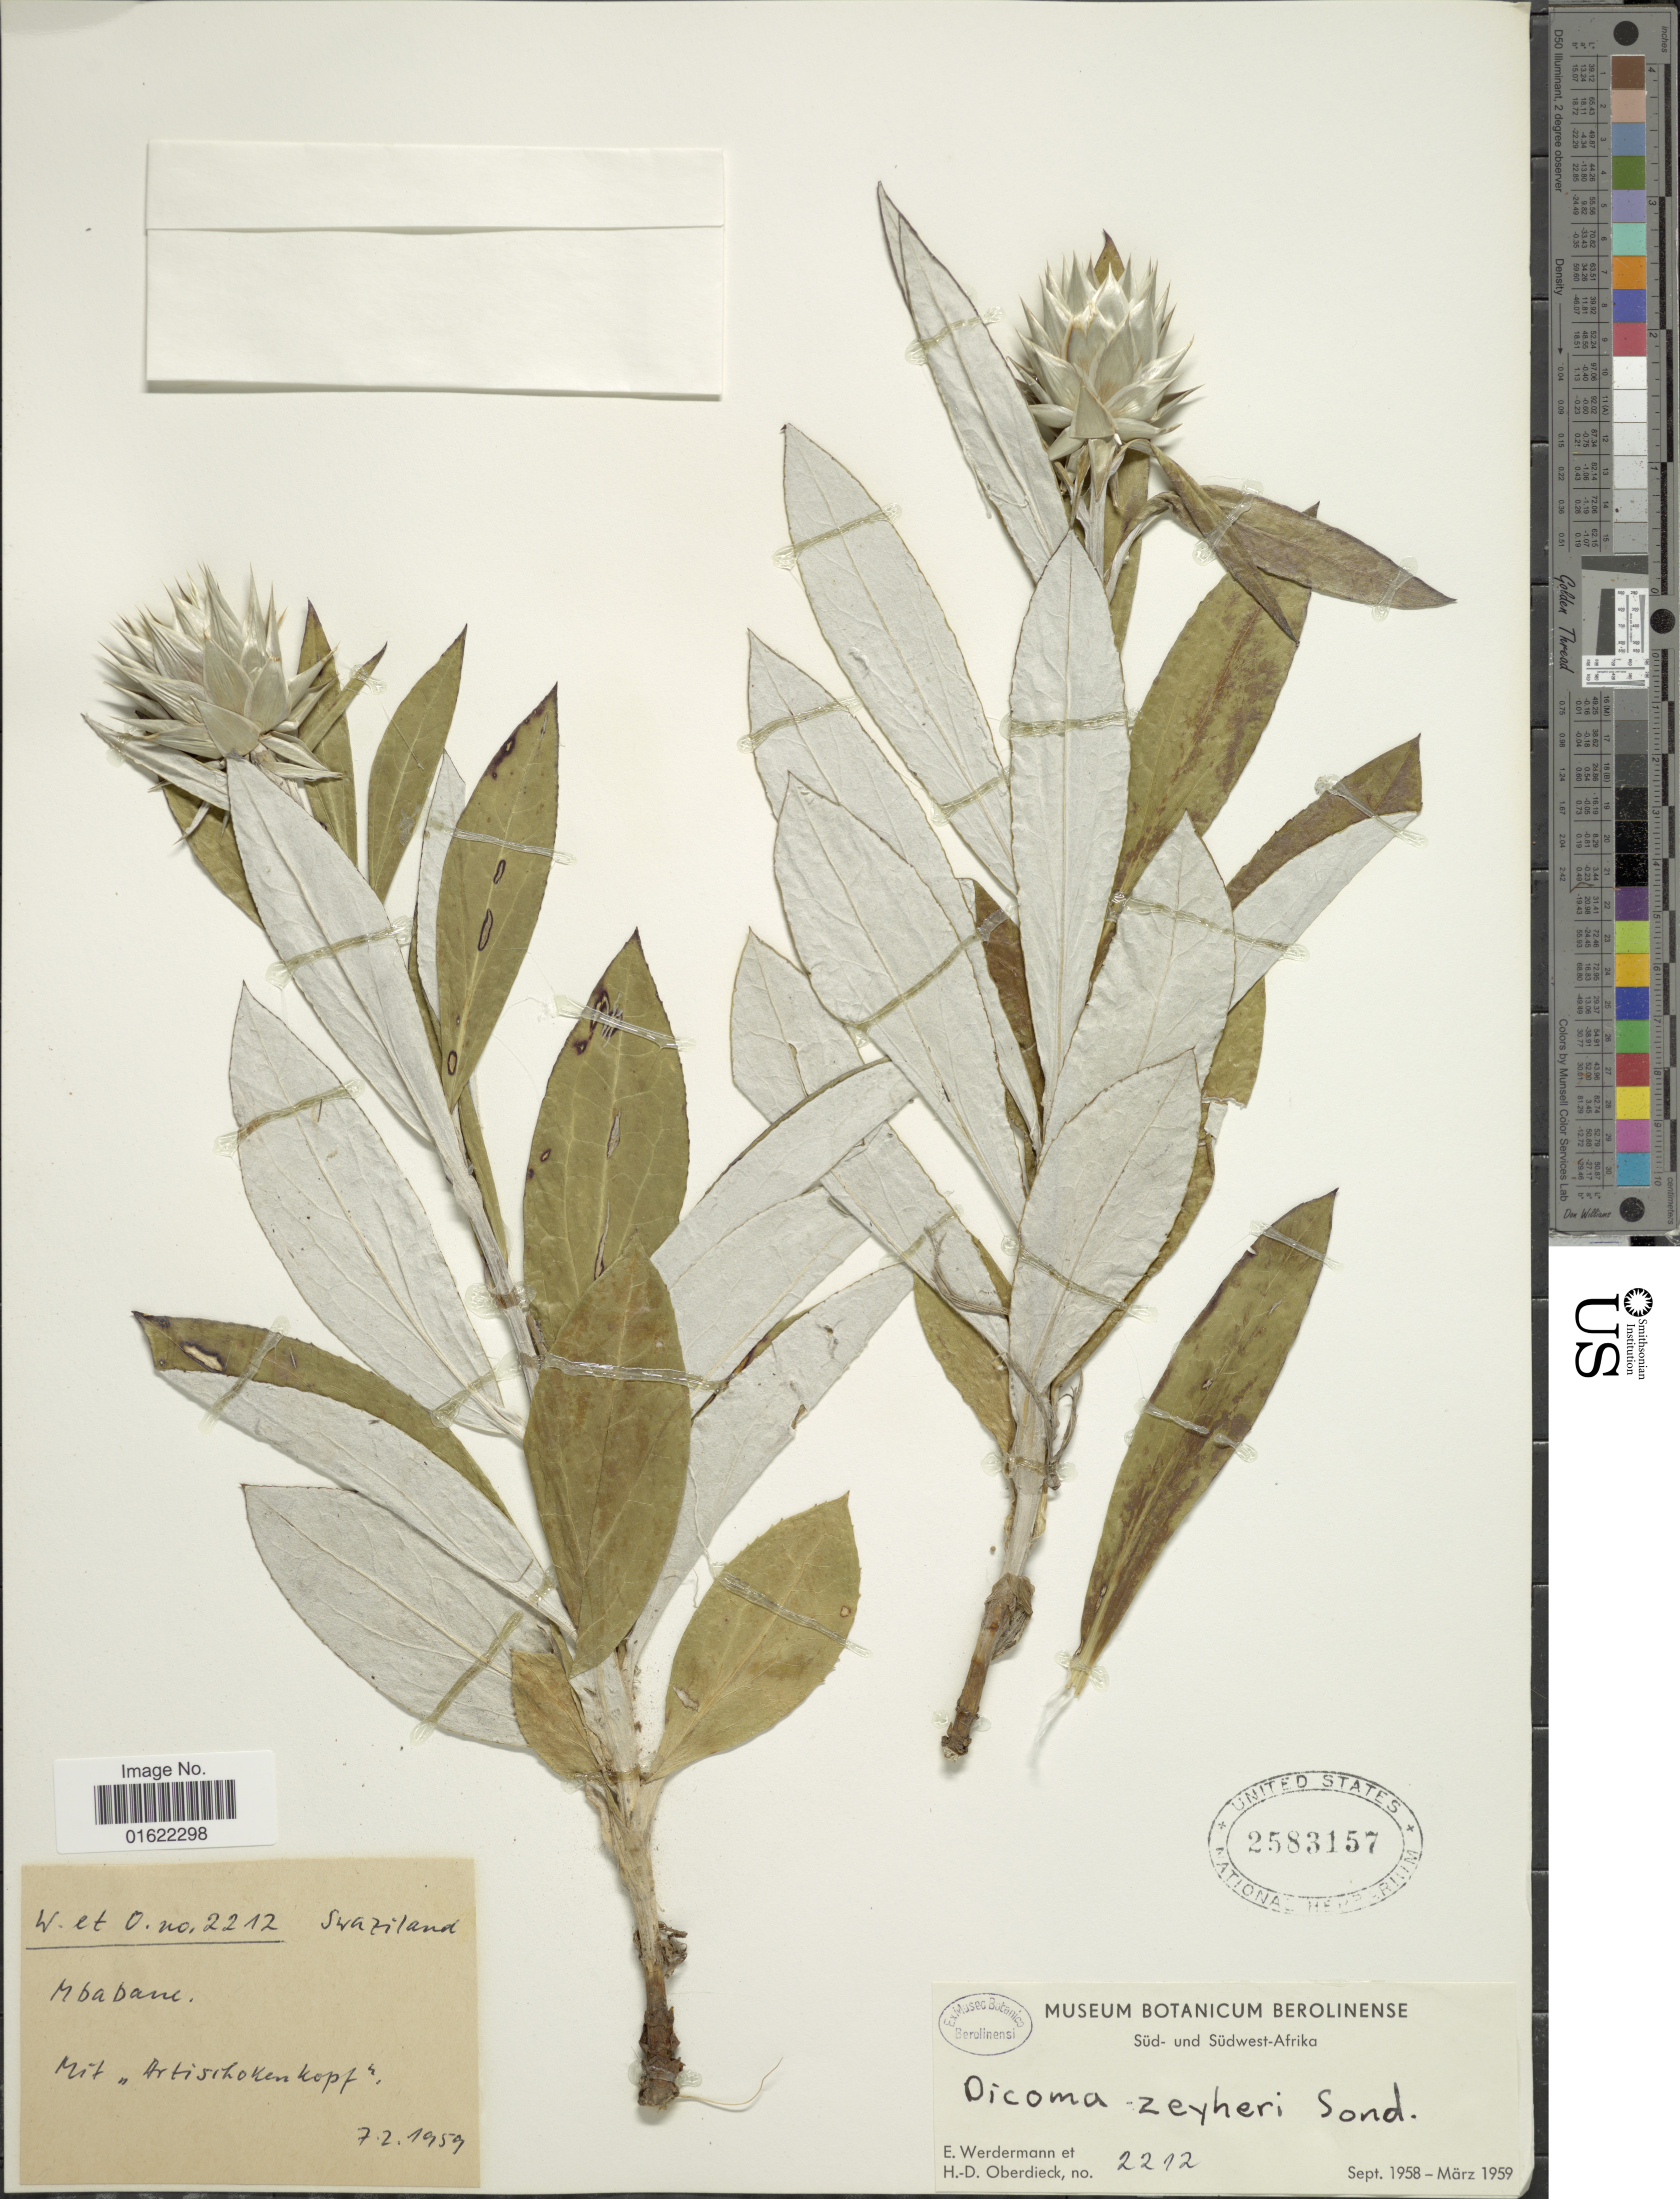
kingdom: Plantae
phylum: Tracheophyta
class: Magnoliopsida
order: Asterales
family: Asteraceae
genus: Macledium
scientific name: Macledium zeyheri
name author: (Sond.) S. Ortiz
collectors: E. Werdermann & H. Oberdieck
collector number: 2212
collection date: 1959-02-07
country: Eswatini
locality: Mbabane. Süd- und Südwest-Afrika, Mit "Artischoken Kopf"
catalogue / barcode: US 2583157